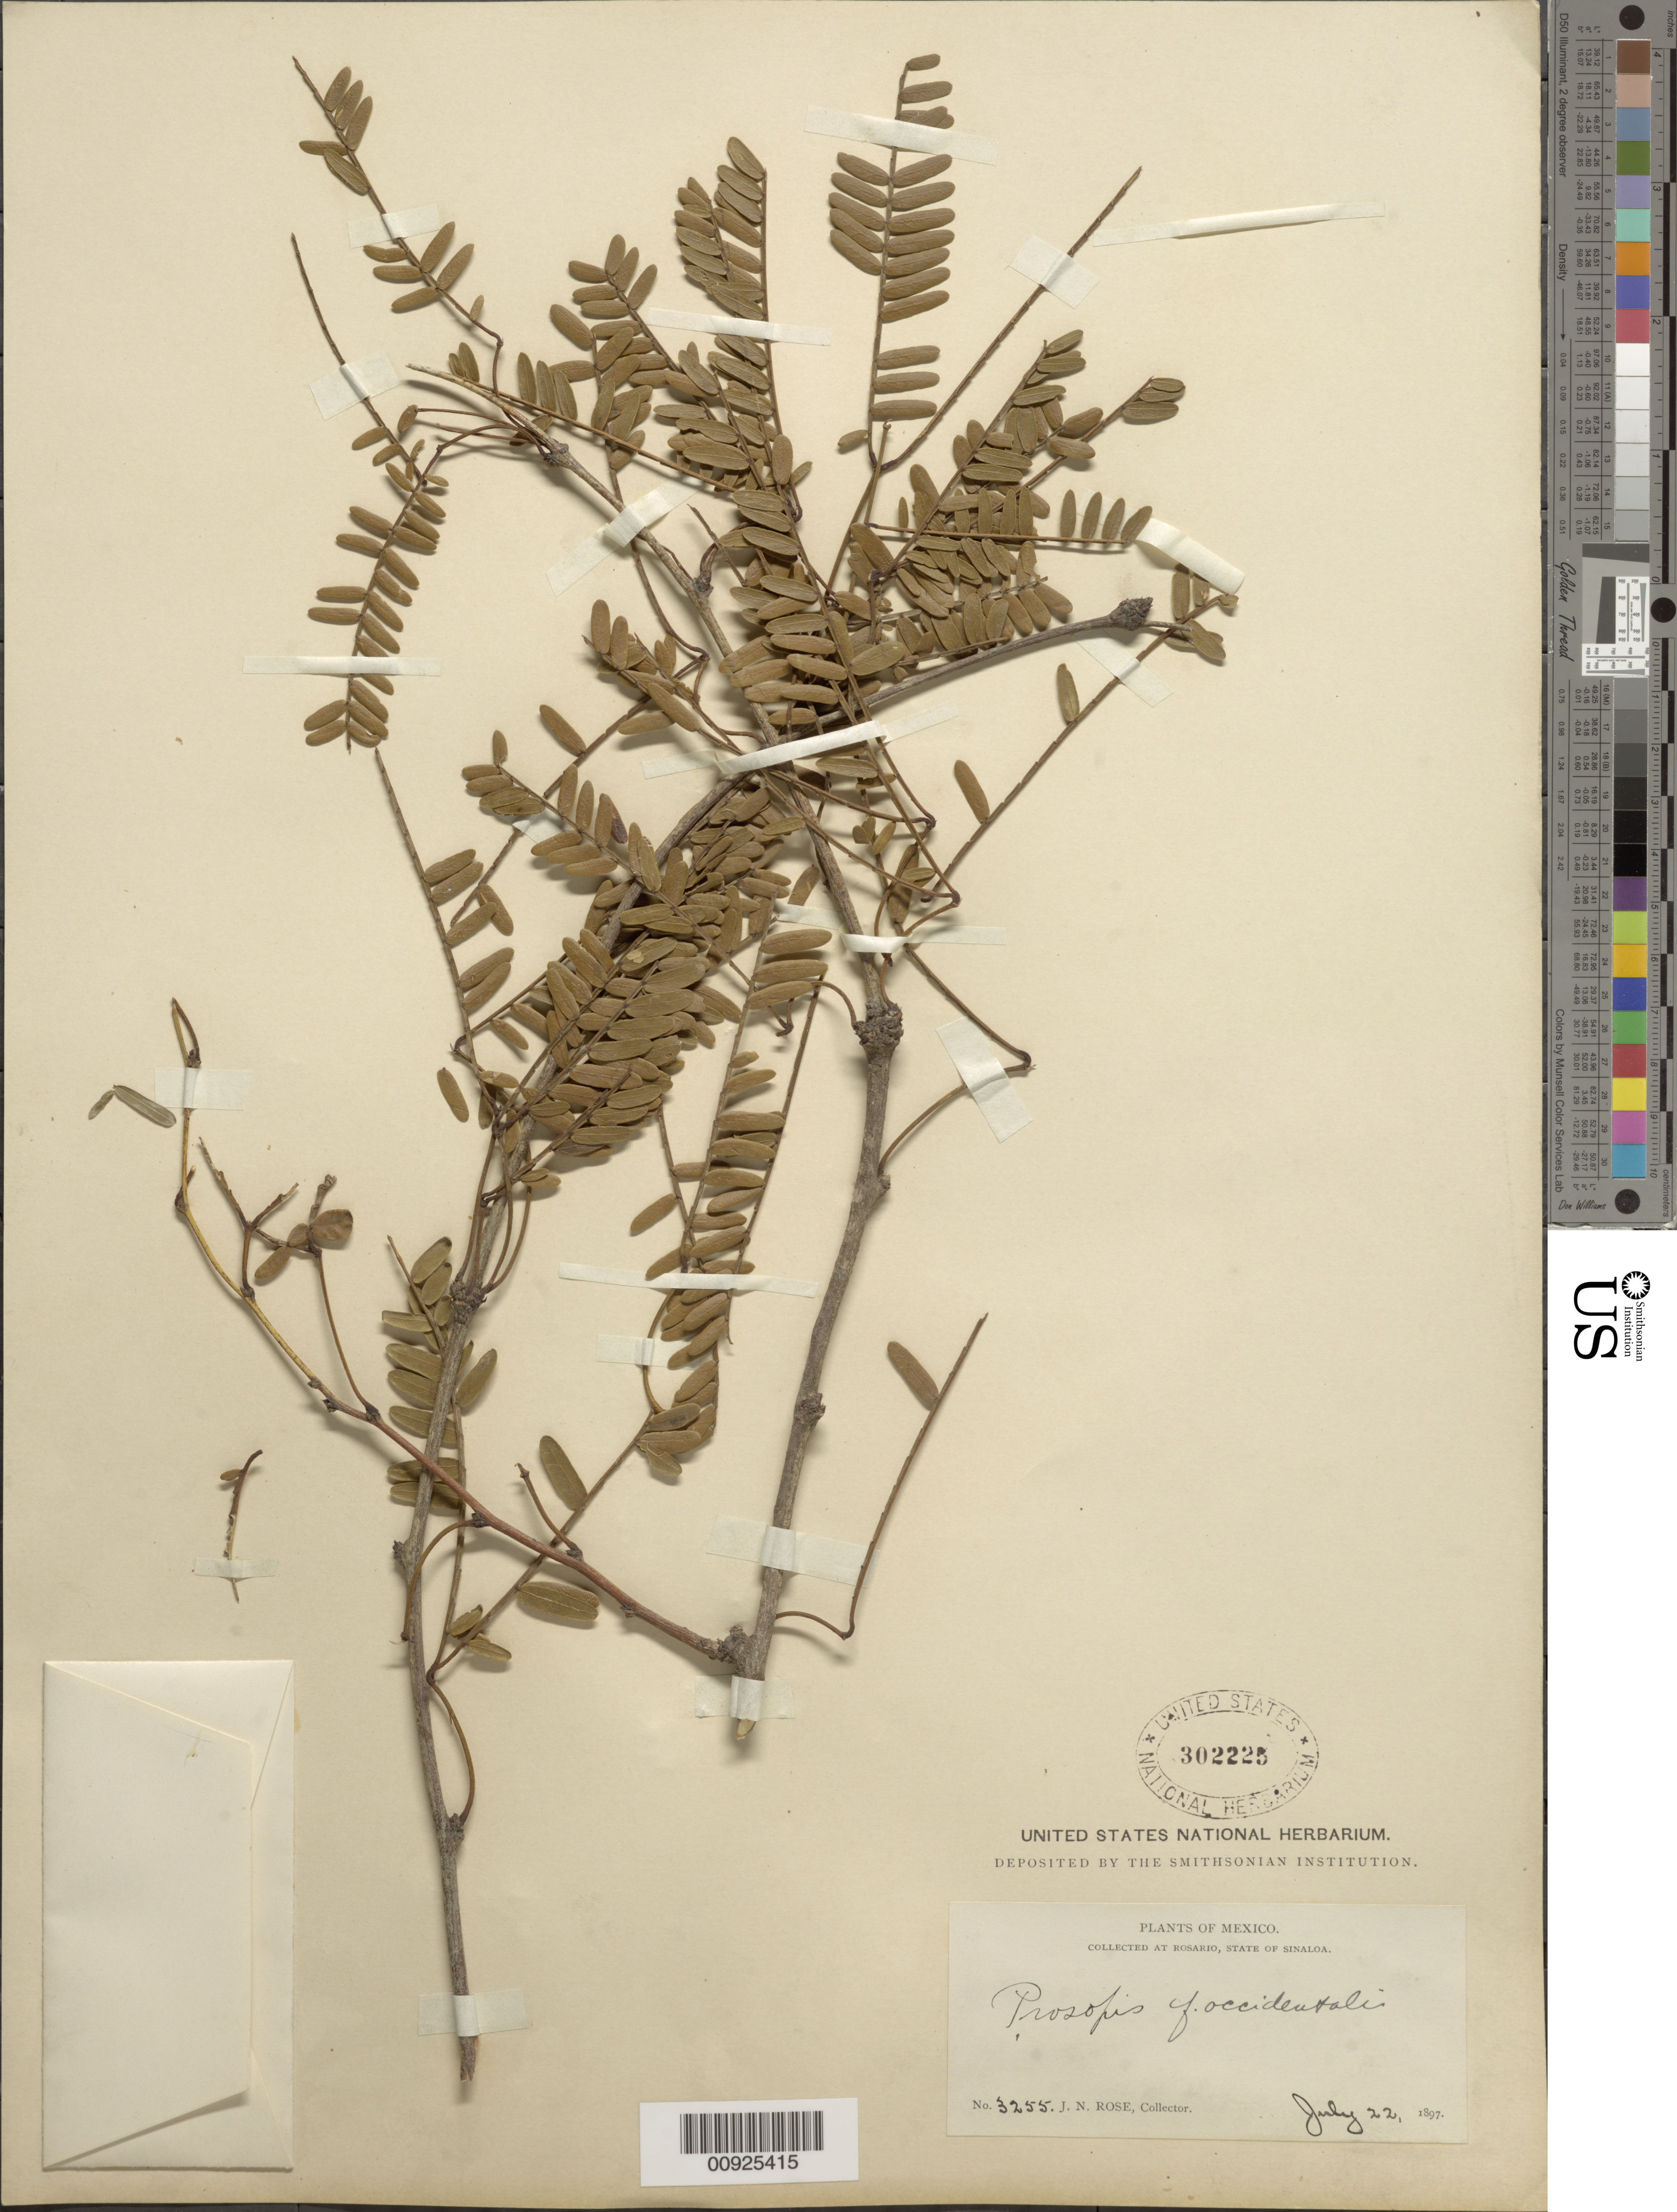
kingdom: Plantae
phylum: Tracheophyta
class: Magnoliopsida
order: Fabales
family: Fabaceae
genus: Neltuma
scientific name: Neltuma juliflora var. juliflora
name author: (Sw.) Raf.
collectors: J. N. Rose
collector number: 3255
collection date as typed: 22 Jul 1897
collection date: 1897-07-22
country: Mexico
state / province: Sinaloa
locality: Rosario, State of Sinaloa.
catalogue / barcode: US 302225